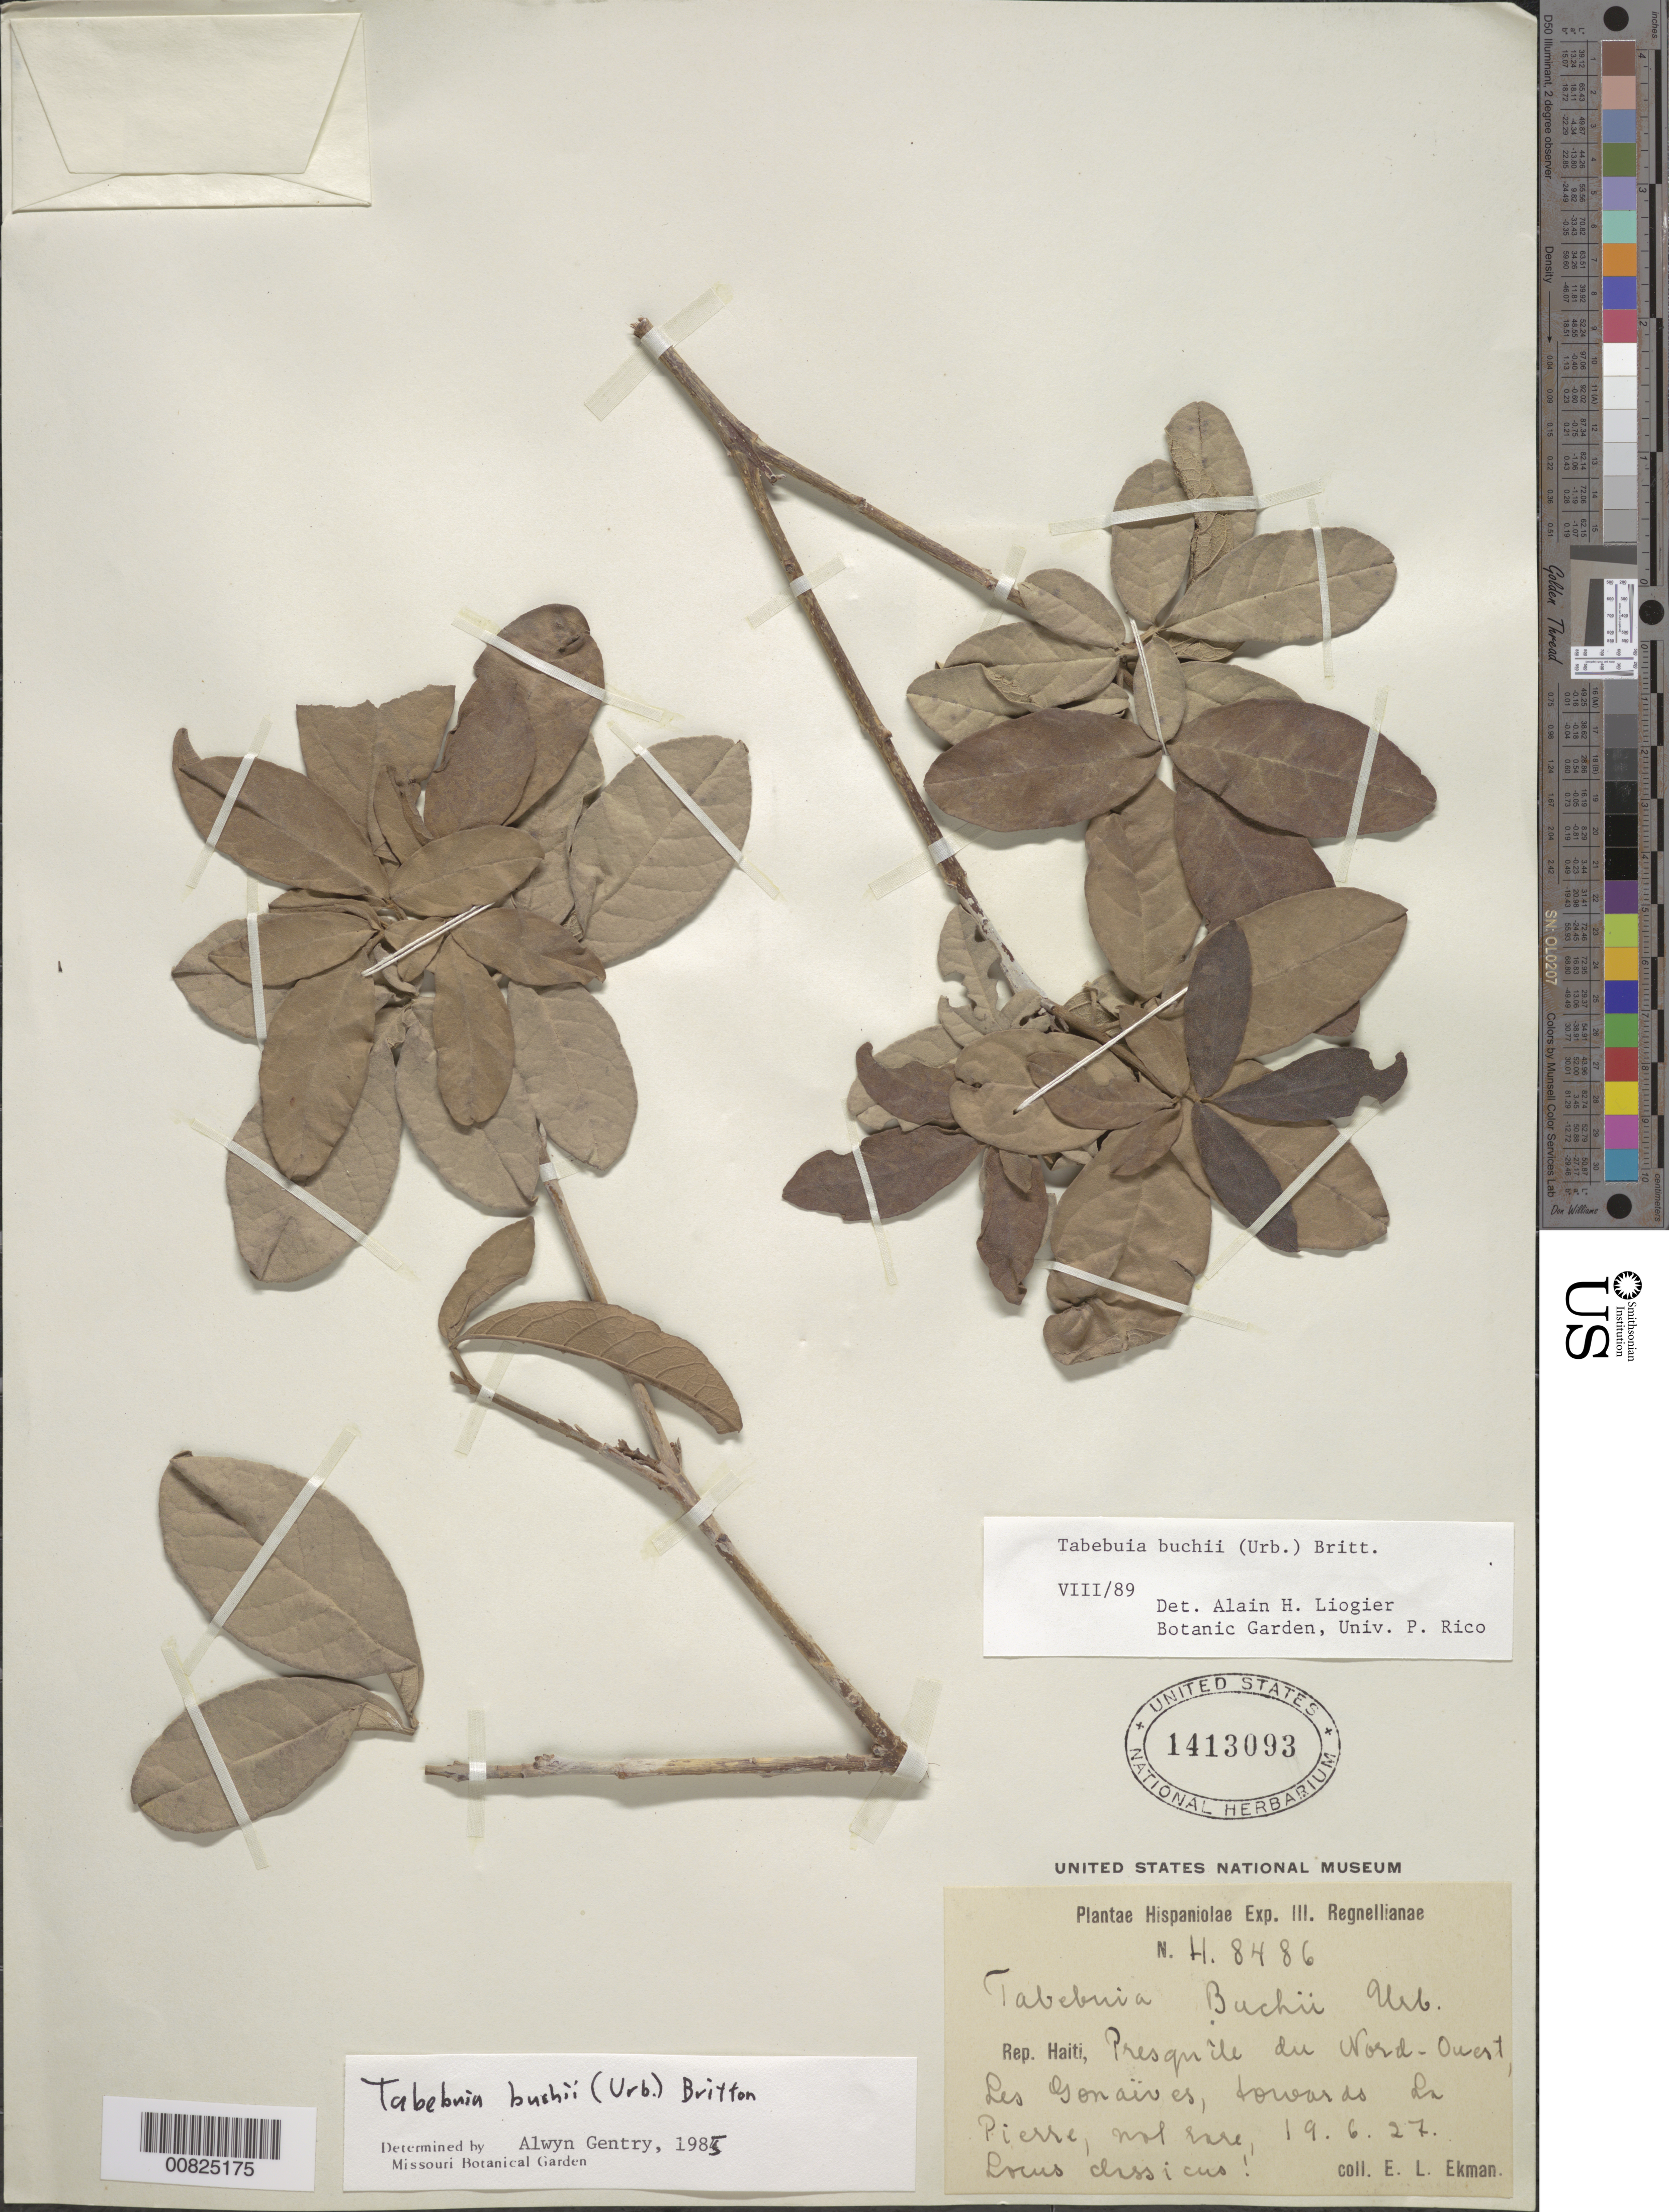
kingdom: Plantae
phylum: Tracheophyta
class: Magnoliopsida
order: Lamiales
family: Bignoniaceae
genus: Tabebuia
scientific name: Tabebuia buchii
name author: (DC.) Britton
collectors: E. L. Ekman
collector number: H 8486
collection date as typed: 19 Jun 1927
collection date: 1927-06-19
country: Haiti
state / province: Nord-Ouest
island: Hispaniola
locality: Les Gonaïves, towards La Pierre "not sure"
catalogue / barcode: US 1413093